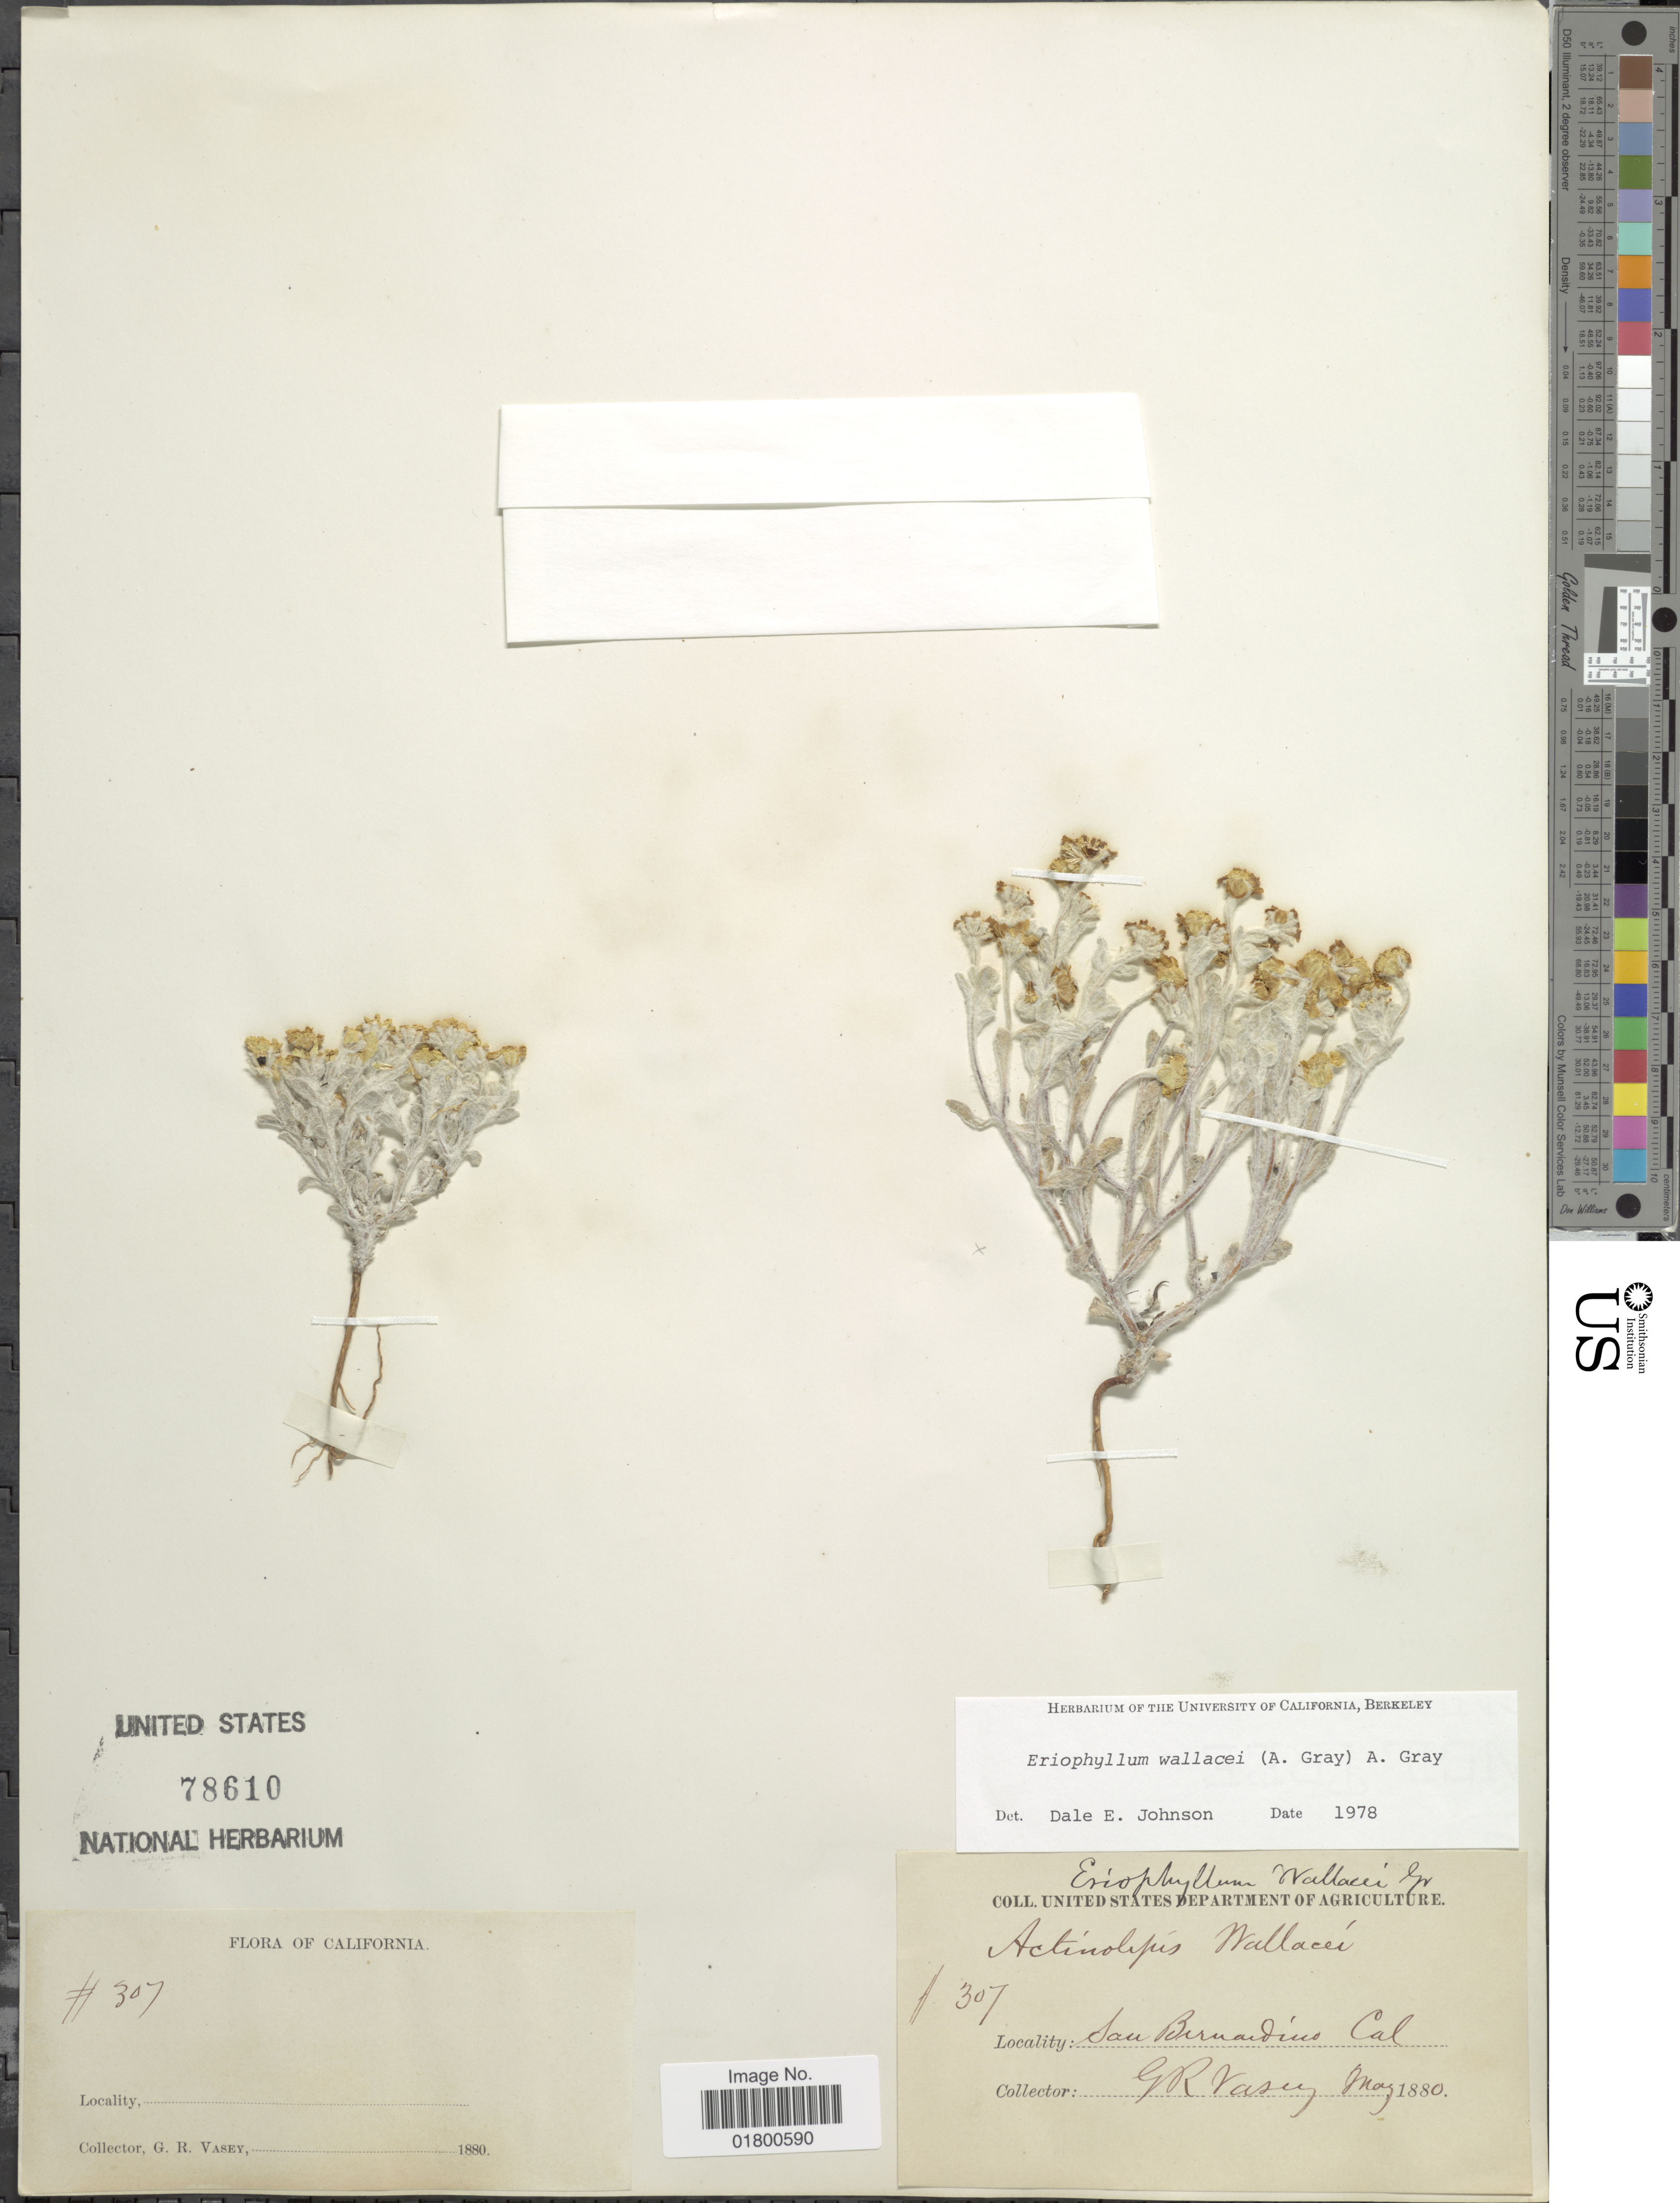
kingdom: Plantae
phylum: Tracheophyta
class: Magnoliopsida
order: Asterales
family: Asteraceae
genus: Eriophyllum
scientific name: Eriophyllum wallacei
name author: (A. Gray) A. Gray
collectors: G. R. Vasey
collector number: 307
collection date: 1880-05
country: United States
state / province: California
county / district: San Bernardino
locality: San Bernardino Cal.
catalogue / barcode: US 78610